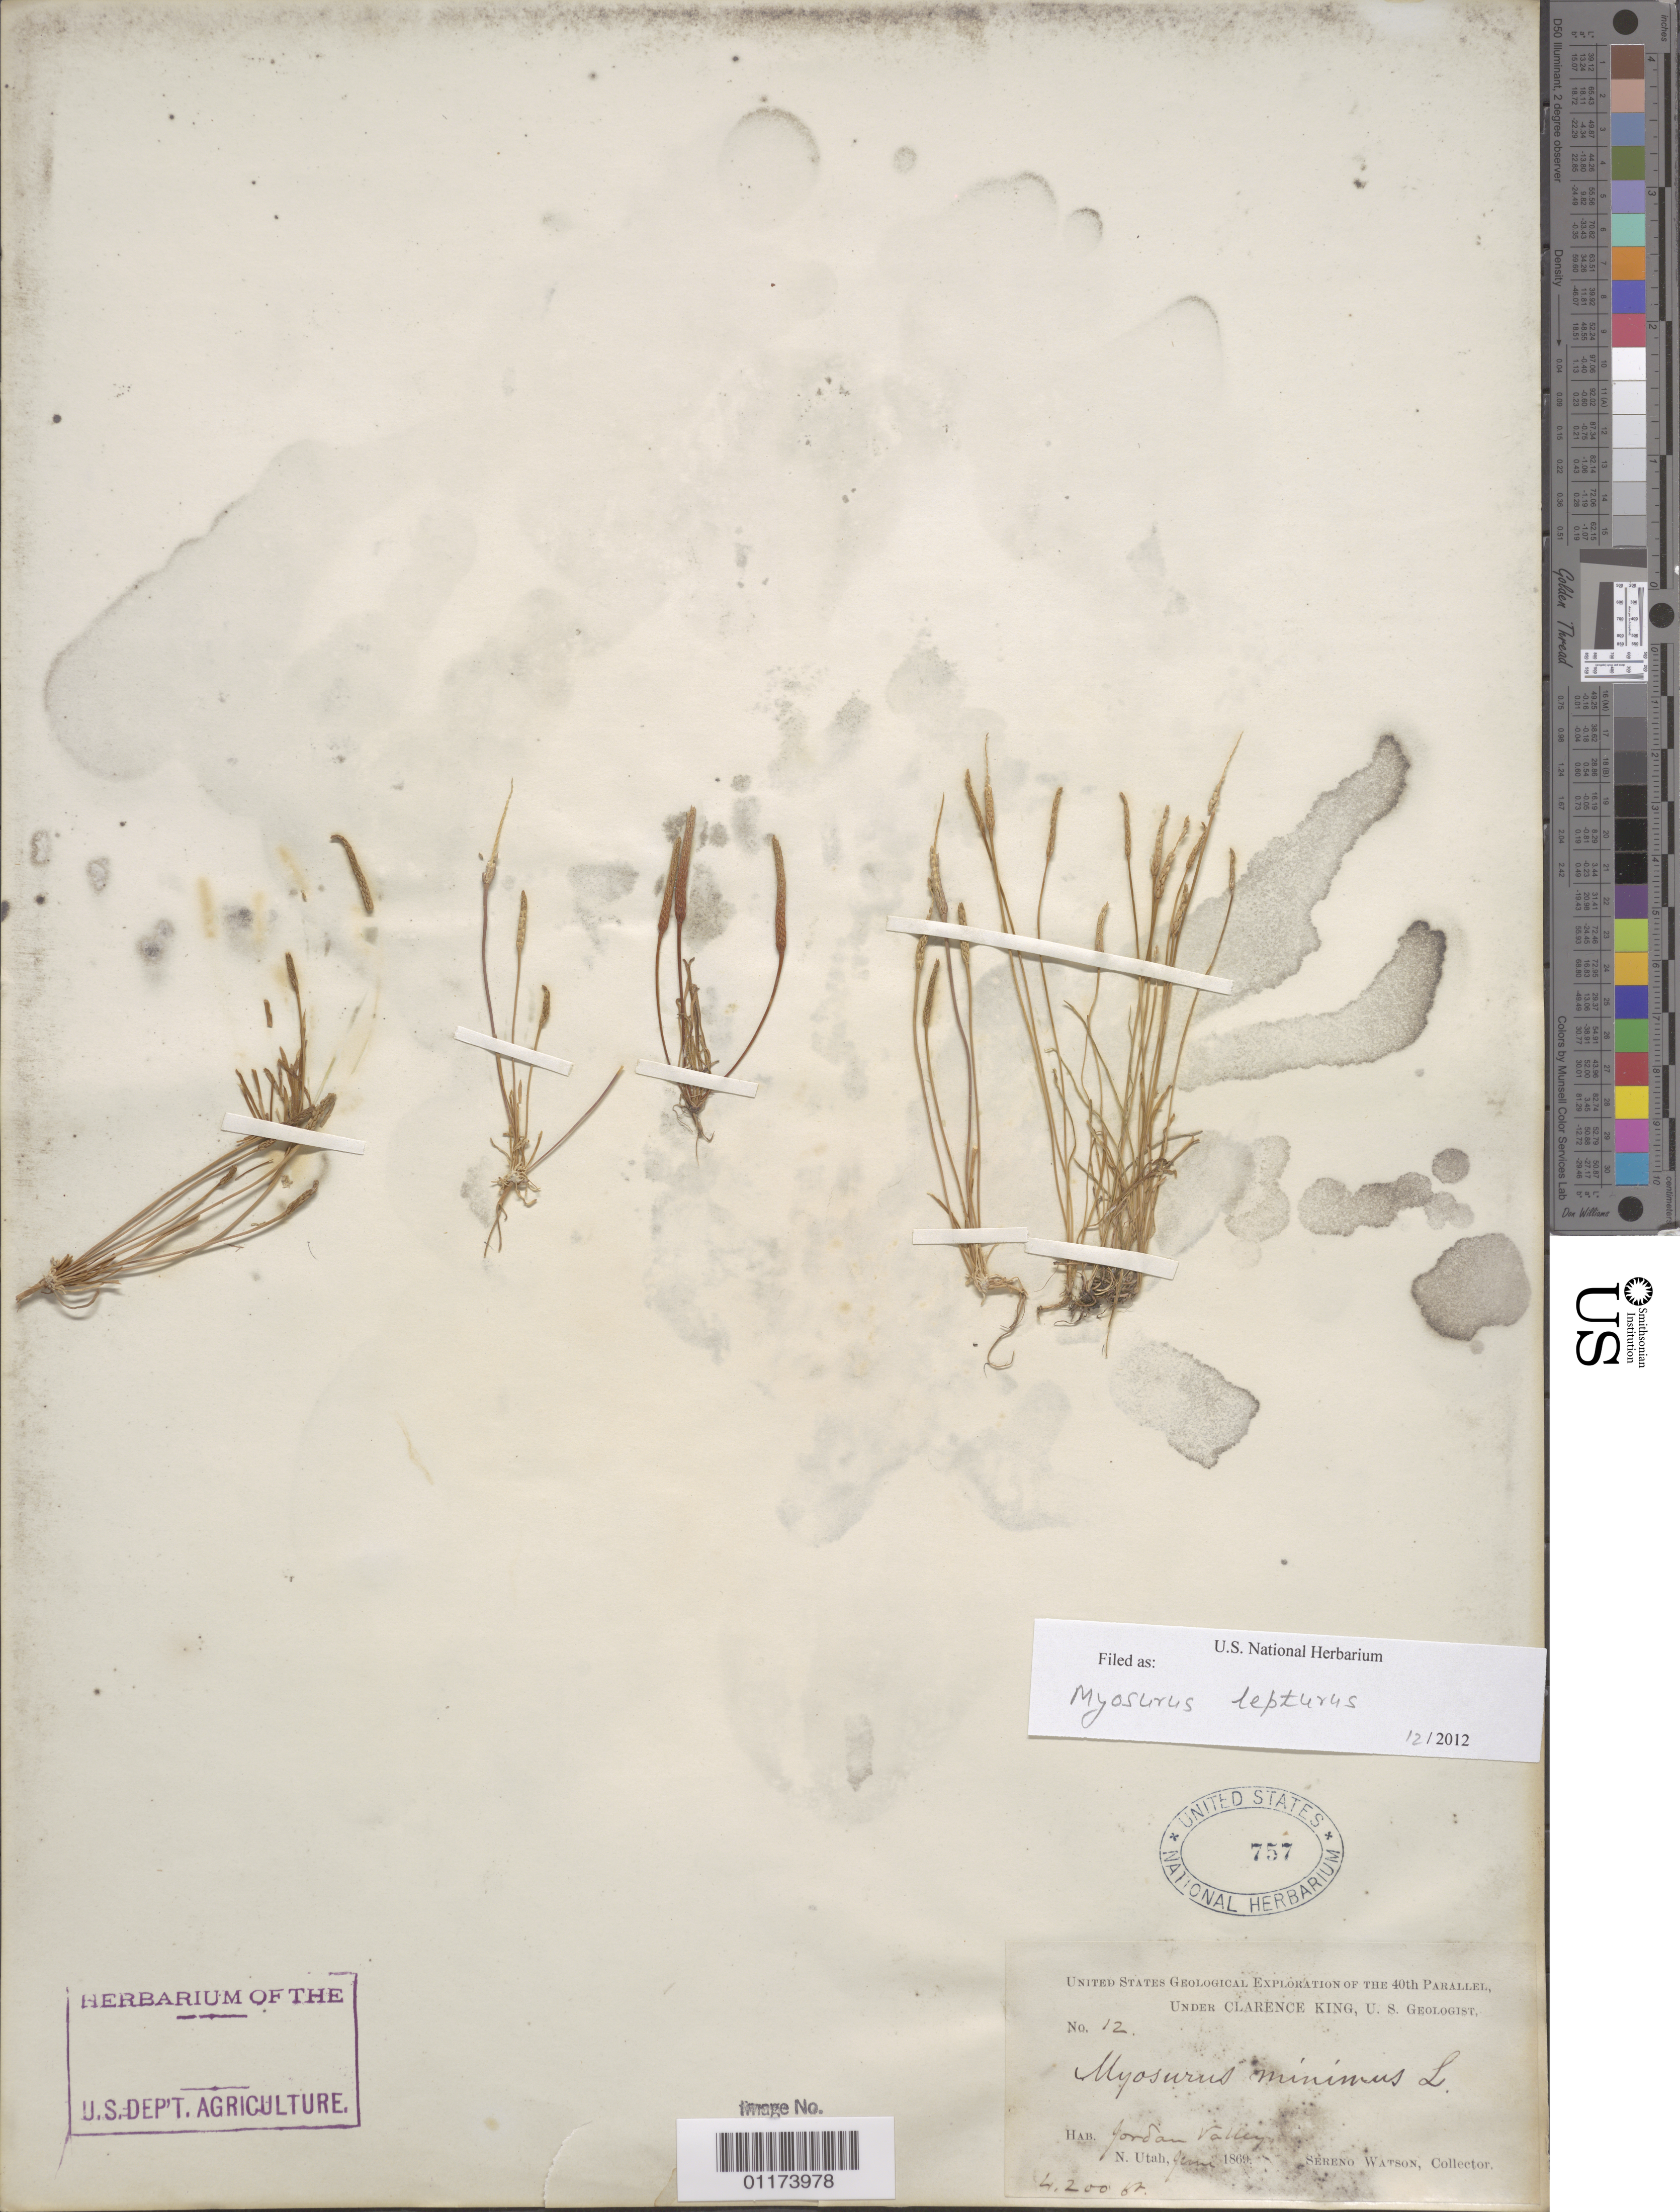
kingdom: Plantae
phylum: Tracheophyta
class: Magnoliopsida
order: Ranunculales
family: Ranunculaceae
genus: Myosurus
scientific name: Myosurus lepturus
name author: (A. Gray) Howell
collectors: S. Watson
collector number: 12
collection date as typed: Jun 1869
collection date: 1869-06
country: United States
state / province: Utah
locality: Jordan Valley.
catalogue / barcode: US 757